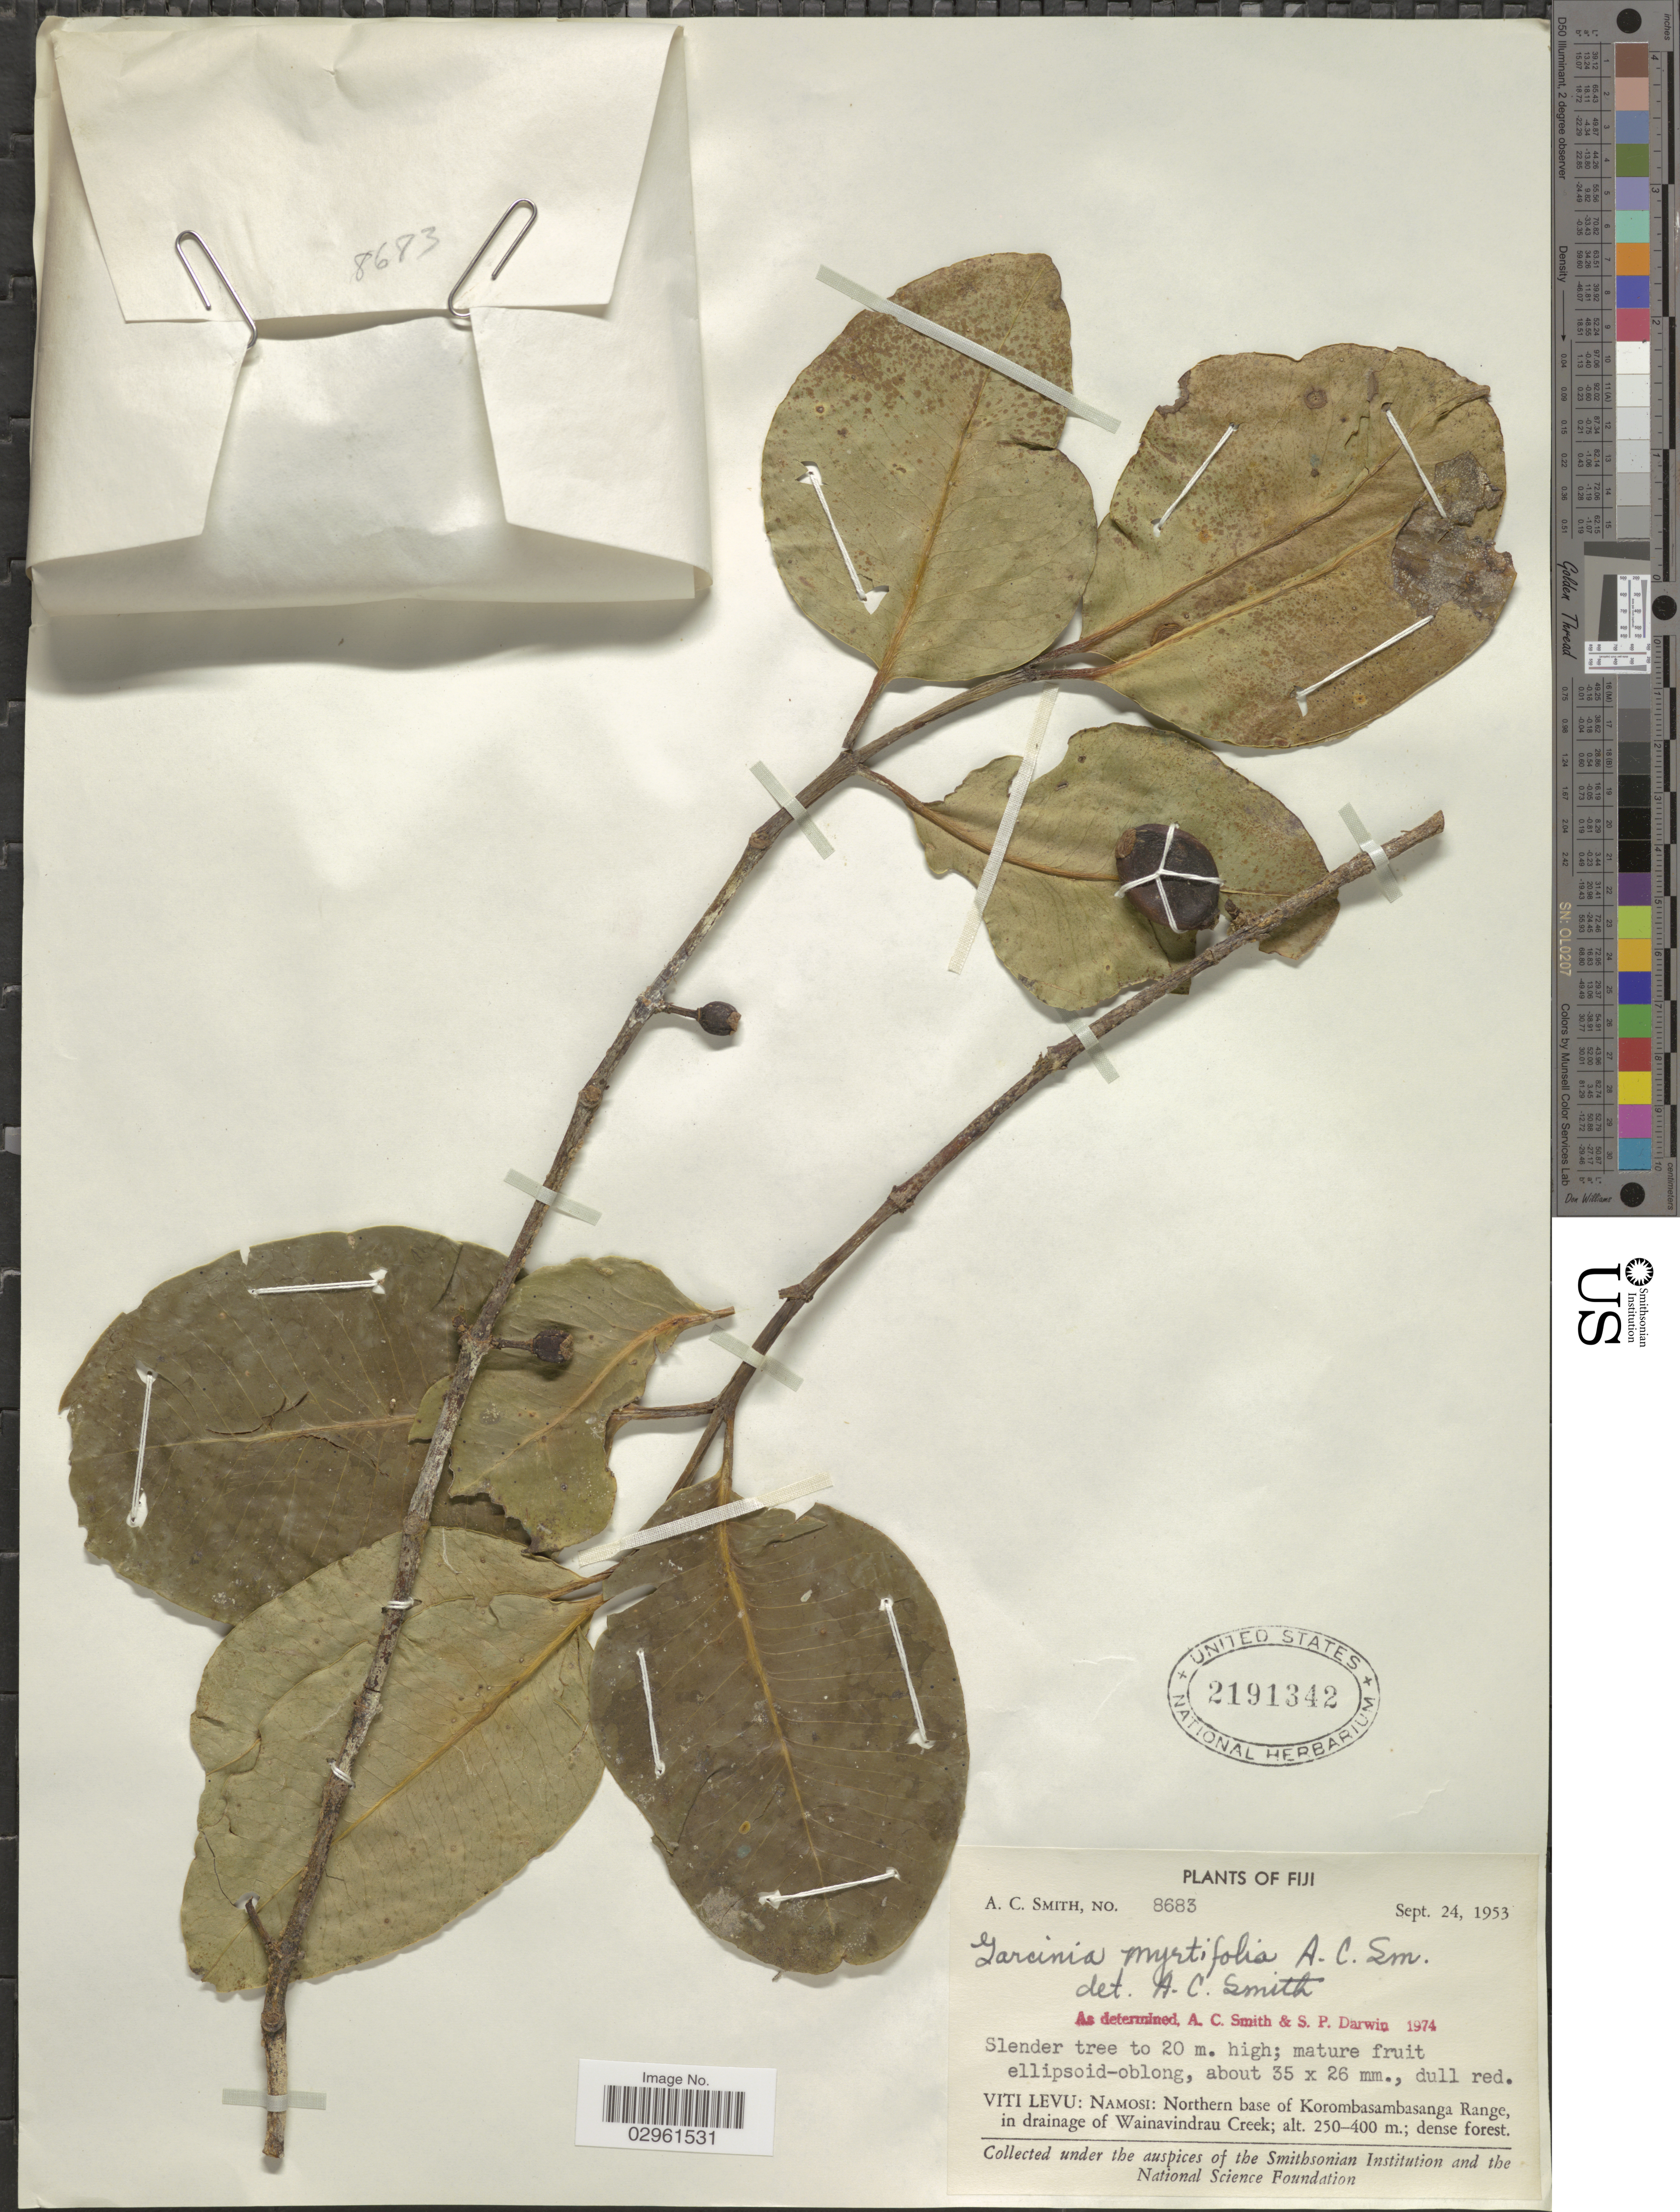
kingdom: Plantae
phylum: Tracheophyta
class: Magnoliopsida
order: Malpighiales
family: Clusiaceae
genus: Garcinia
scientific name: Garcinia myrtifolia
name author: A.C. Sm.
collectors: A. C. Smith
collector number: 8683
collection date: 1953-09-24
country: Fiji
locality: Viti Levu: Namosi: Northern base of Korombasambasanga Range, in drainage of Wainavindrau Creek.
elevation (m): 250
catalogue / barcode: US 2191342